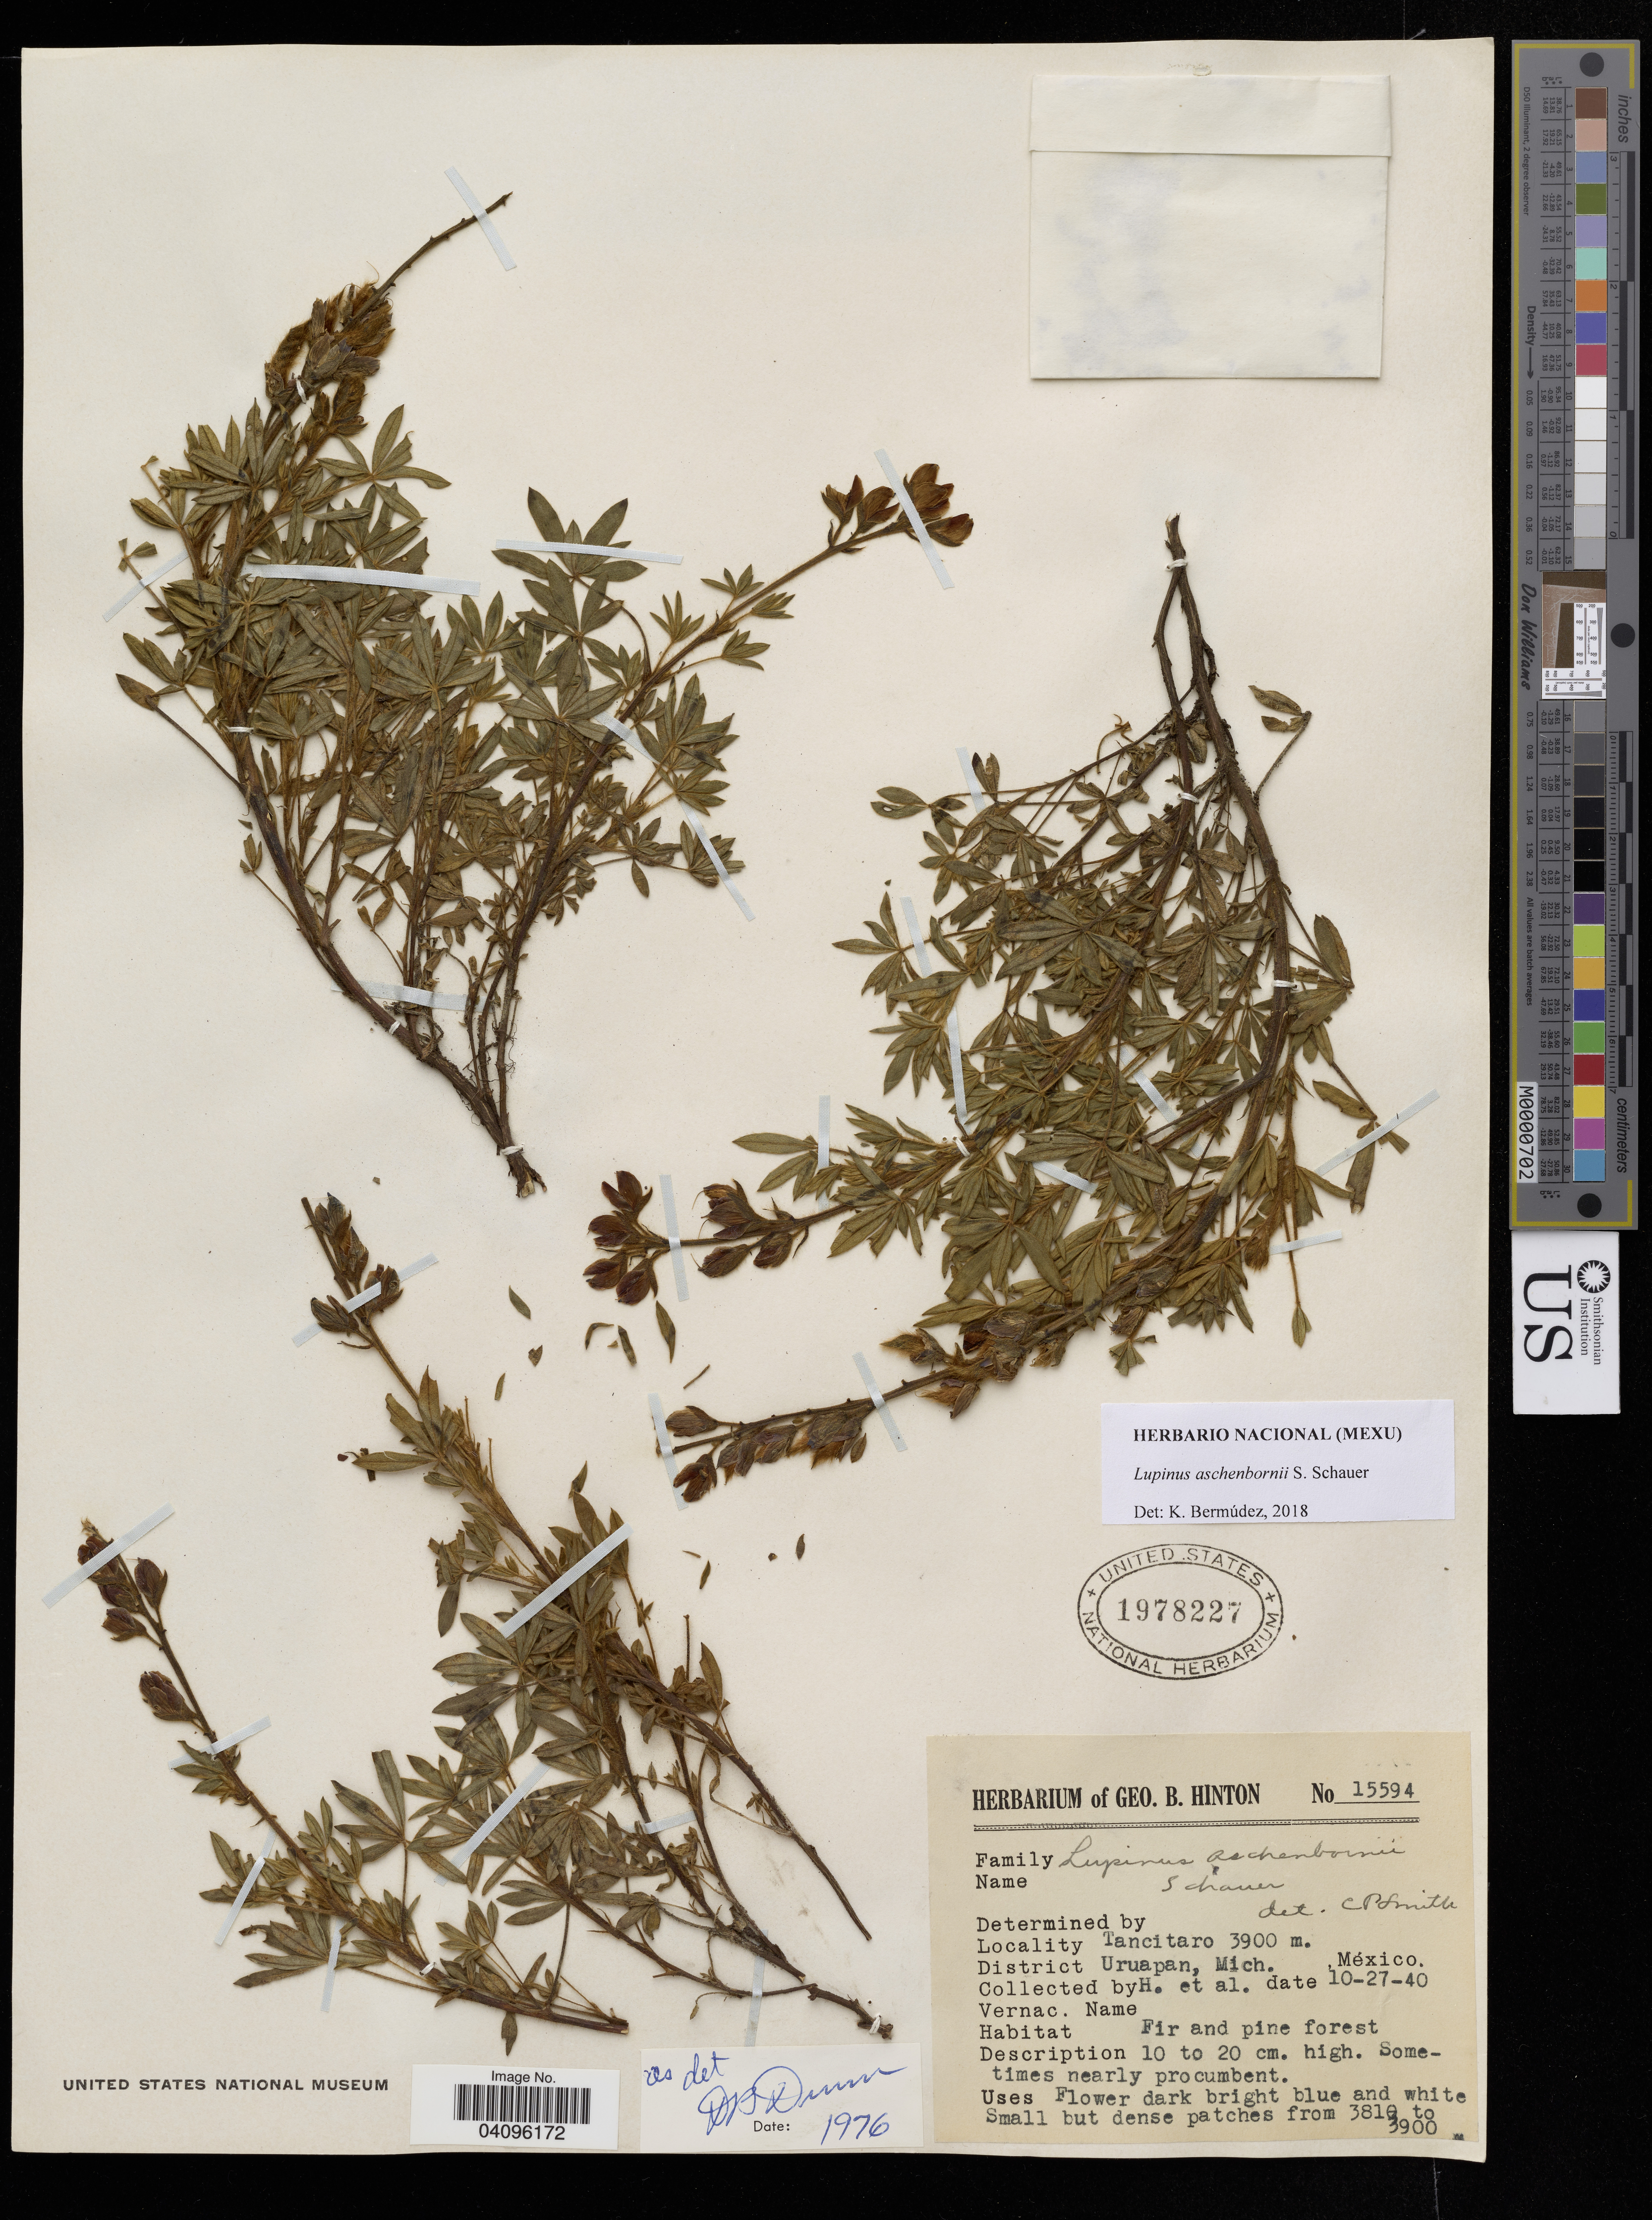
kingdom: Plantae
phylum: Tracheophyta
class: Magnoliopsida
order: Fabales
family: Fabaceae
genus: Lupinus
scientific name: Lupinus aschenbornii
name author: S. Schauer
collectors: G. B. Hinton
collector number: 15594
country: Mexico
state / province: Michoacán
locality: Tancitaro. Uruapan, Mich.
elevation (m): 3900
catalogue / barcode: US 1978227